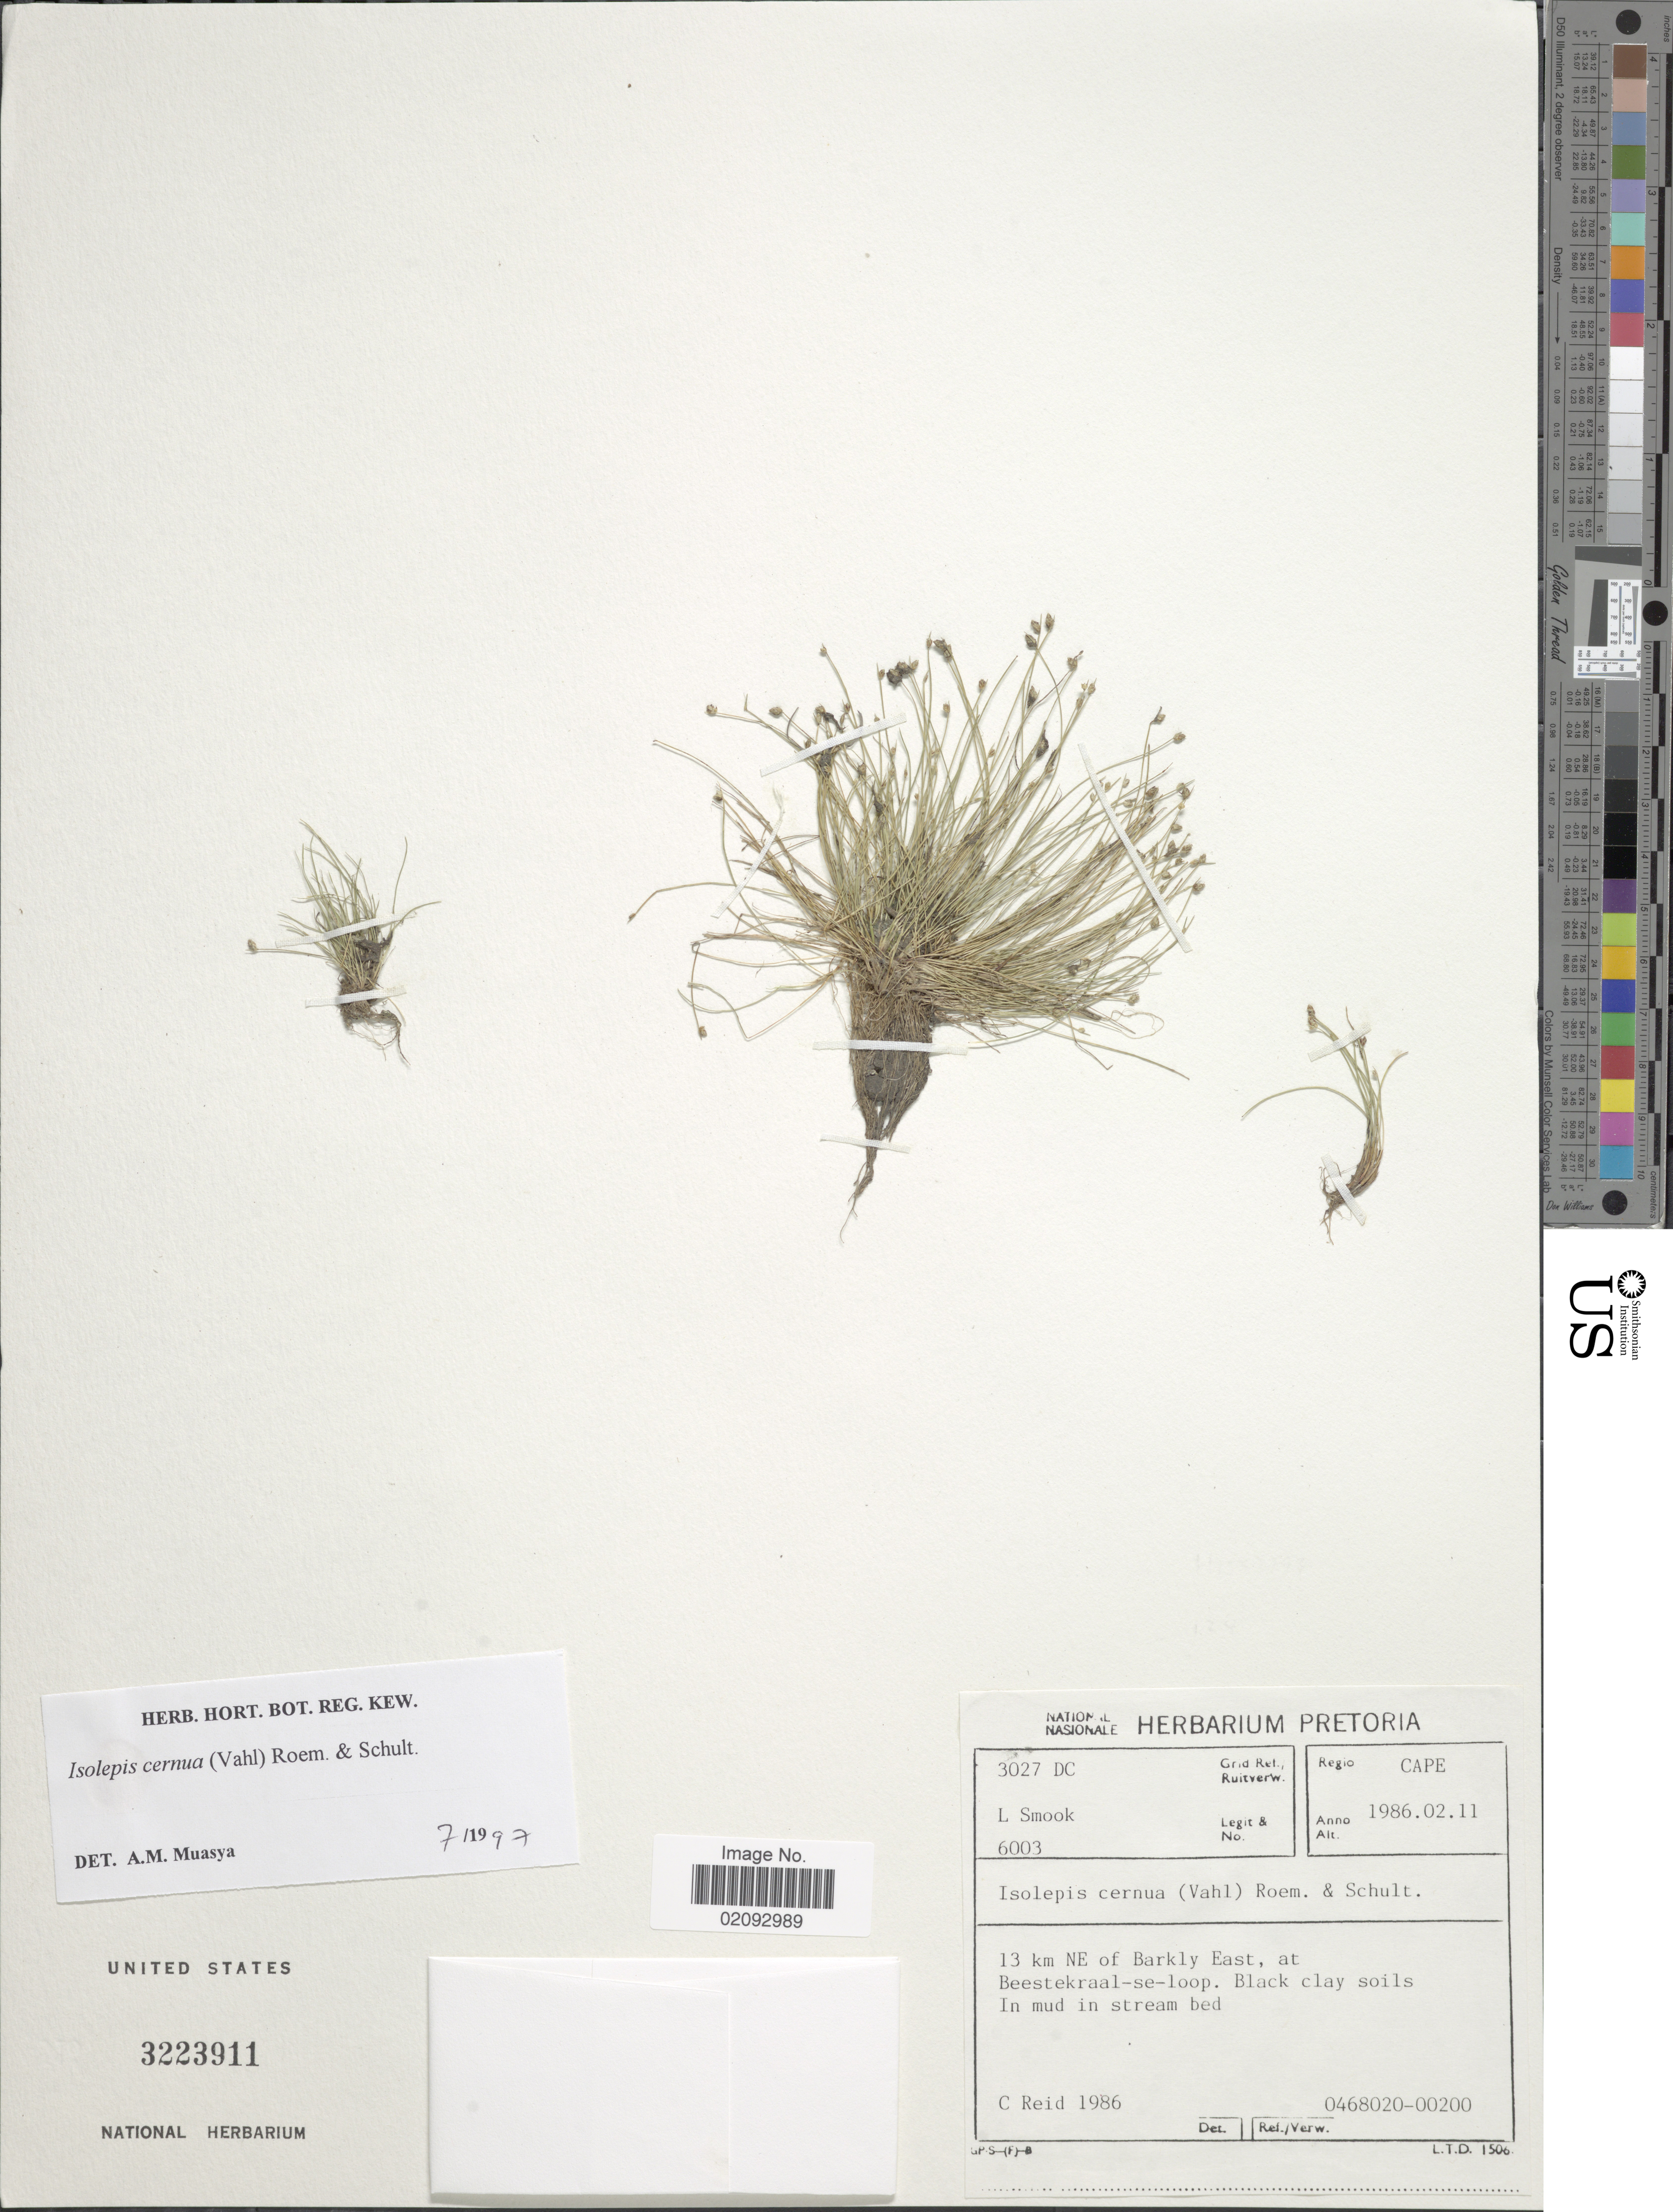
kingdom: Plantae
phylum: Tracheophyta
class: Liliopsida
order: Poales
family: Cyperaceae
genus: Isolepis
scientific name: Isolepis cernua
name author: (Vahl) Roem. & Schult.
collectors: L. Smook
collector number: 6003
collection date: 1986-02-11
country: South Africa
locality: Regio Cape, 13 km NE of Barkly East, at Beestekraal-se-loop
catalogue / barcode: US 3223911